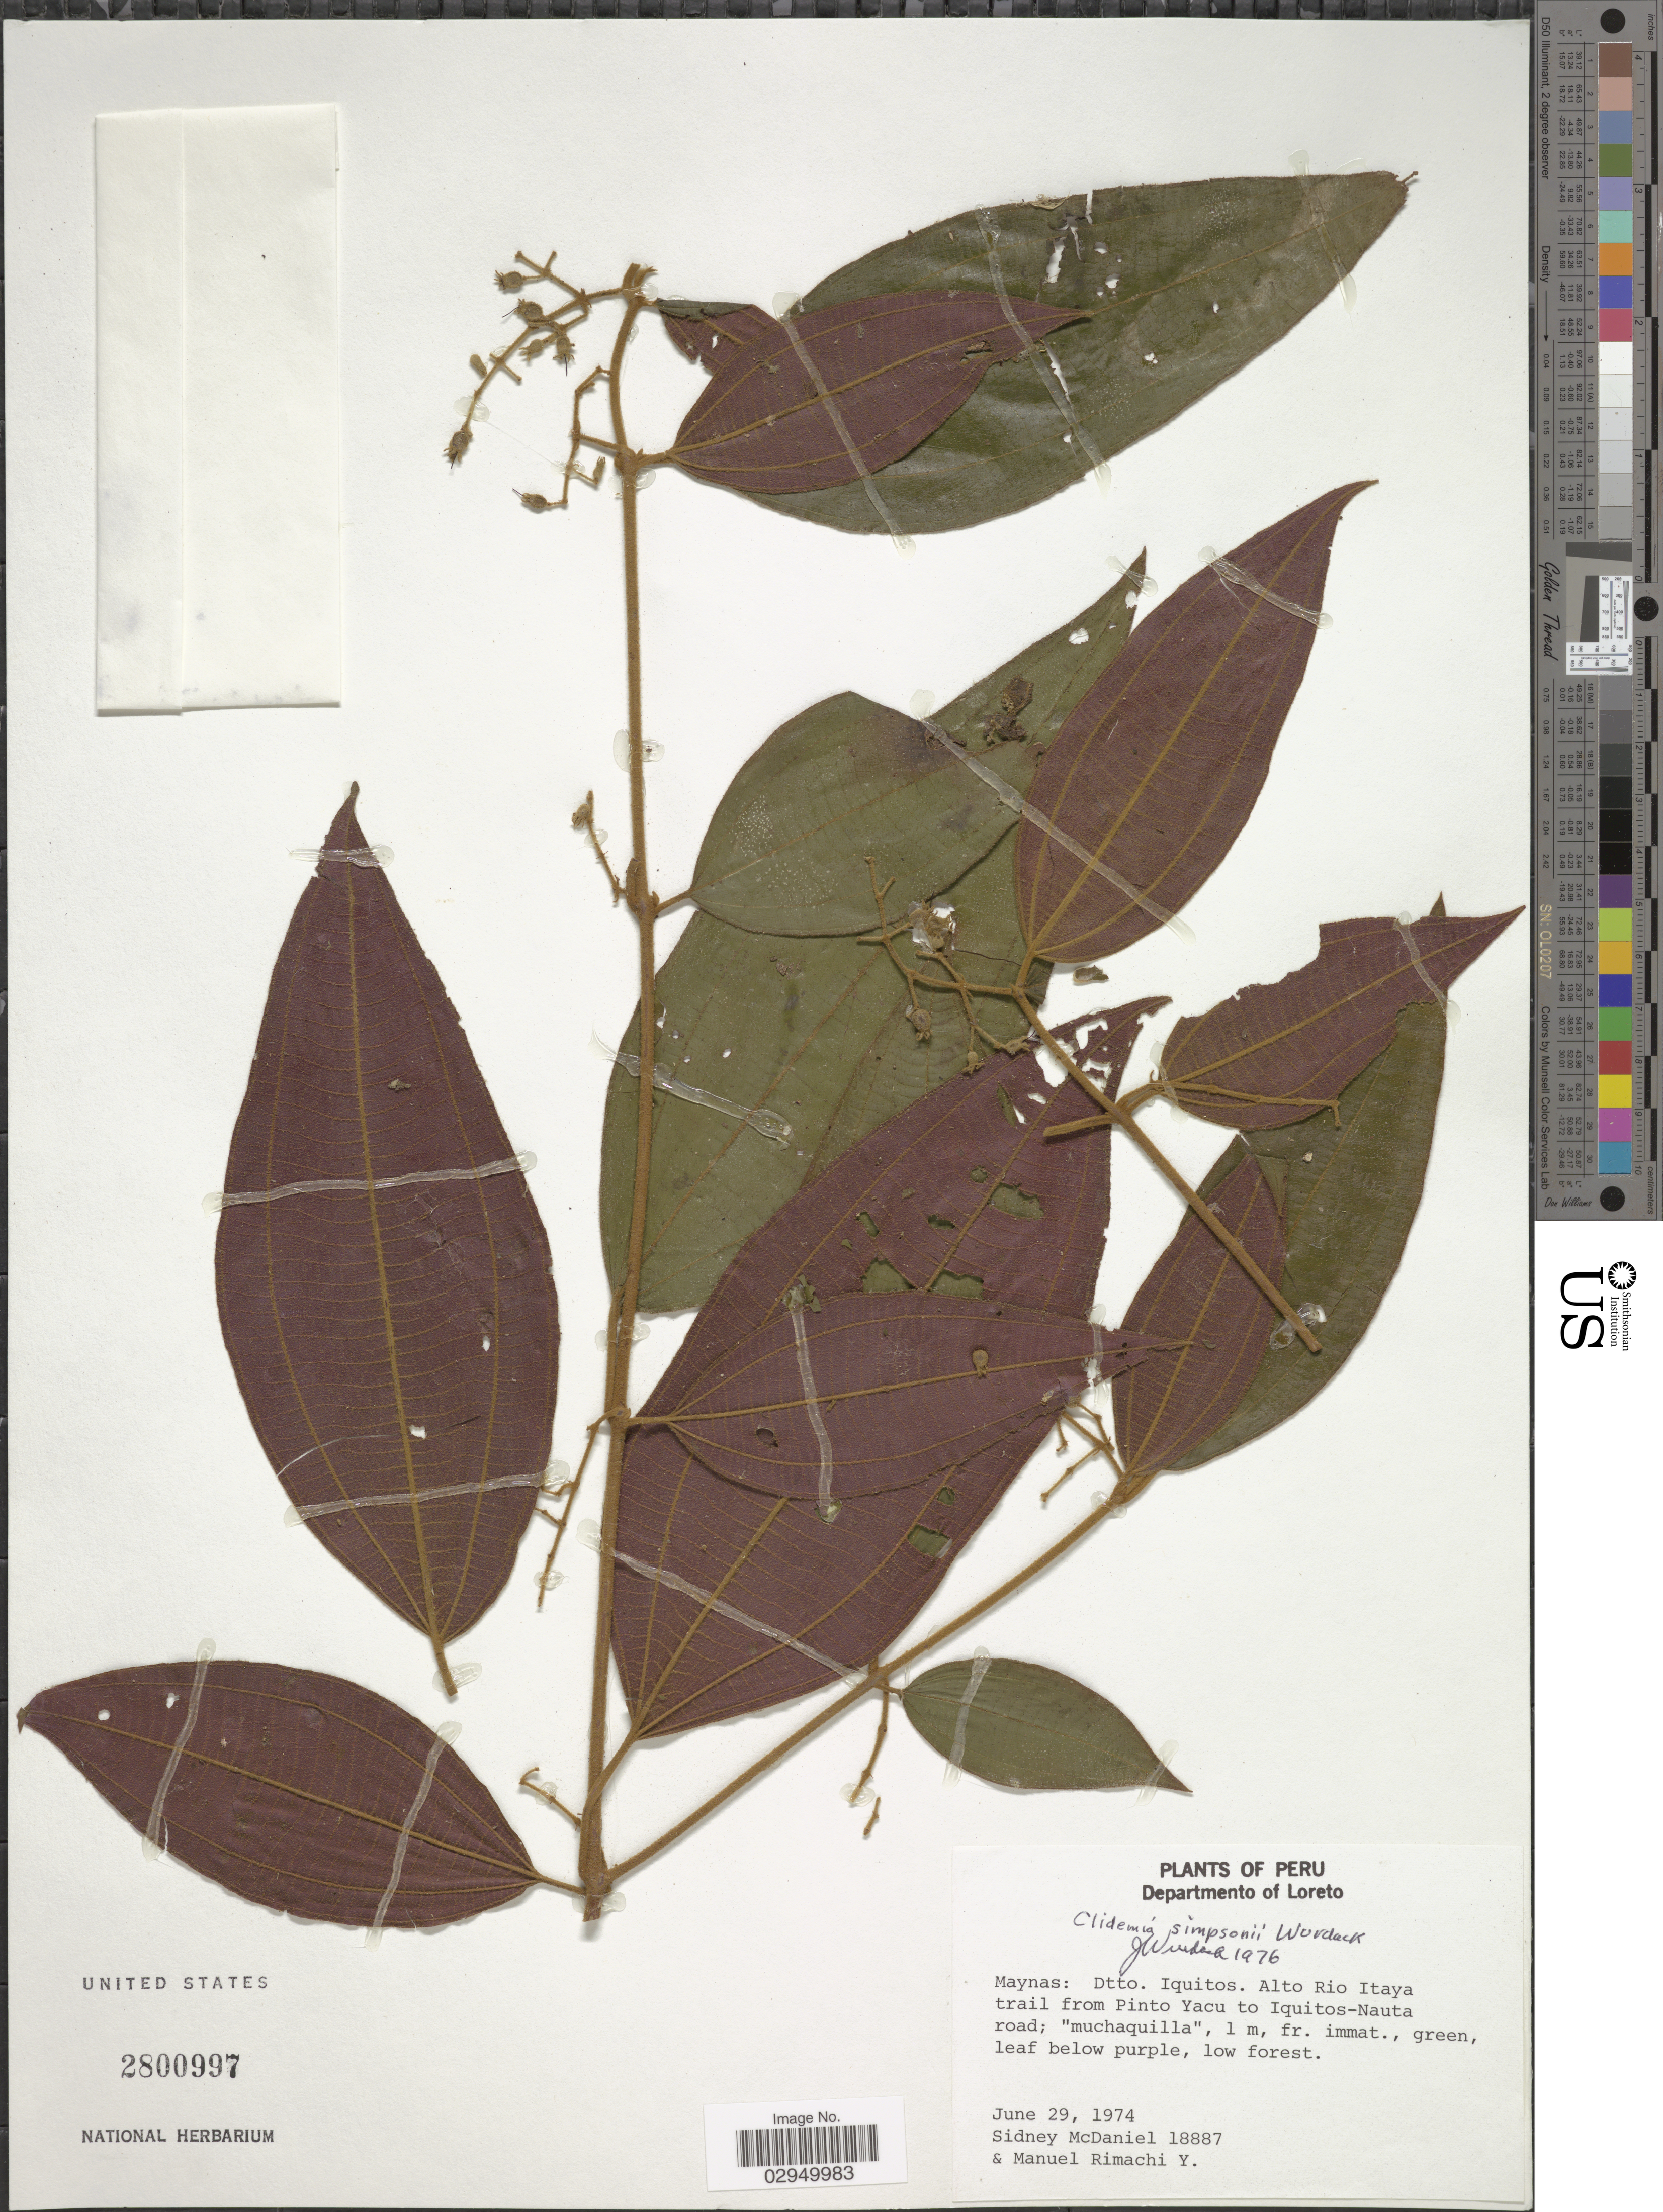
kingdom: Plantae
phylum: Tracheophyta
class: Magnoliopsida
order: Myrtales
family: Melastomataceae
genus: Clidemia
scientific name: Clidemia simpsonii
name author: Wurdack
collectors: S. McDaniel & M. Rimachi Y.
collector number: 18887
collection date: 1974-06-29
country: Peru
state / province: Loreto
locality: Departmento of Loreto. Maynas: Dtto. Iquitos. Alto Rio Itaya trail from Pinto Yacu to Iquitos-Nauta road.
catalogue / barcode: US 2800997